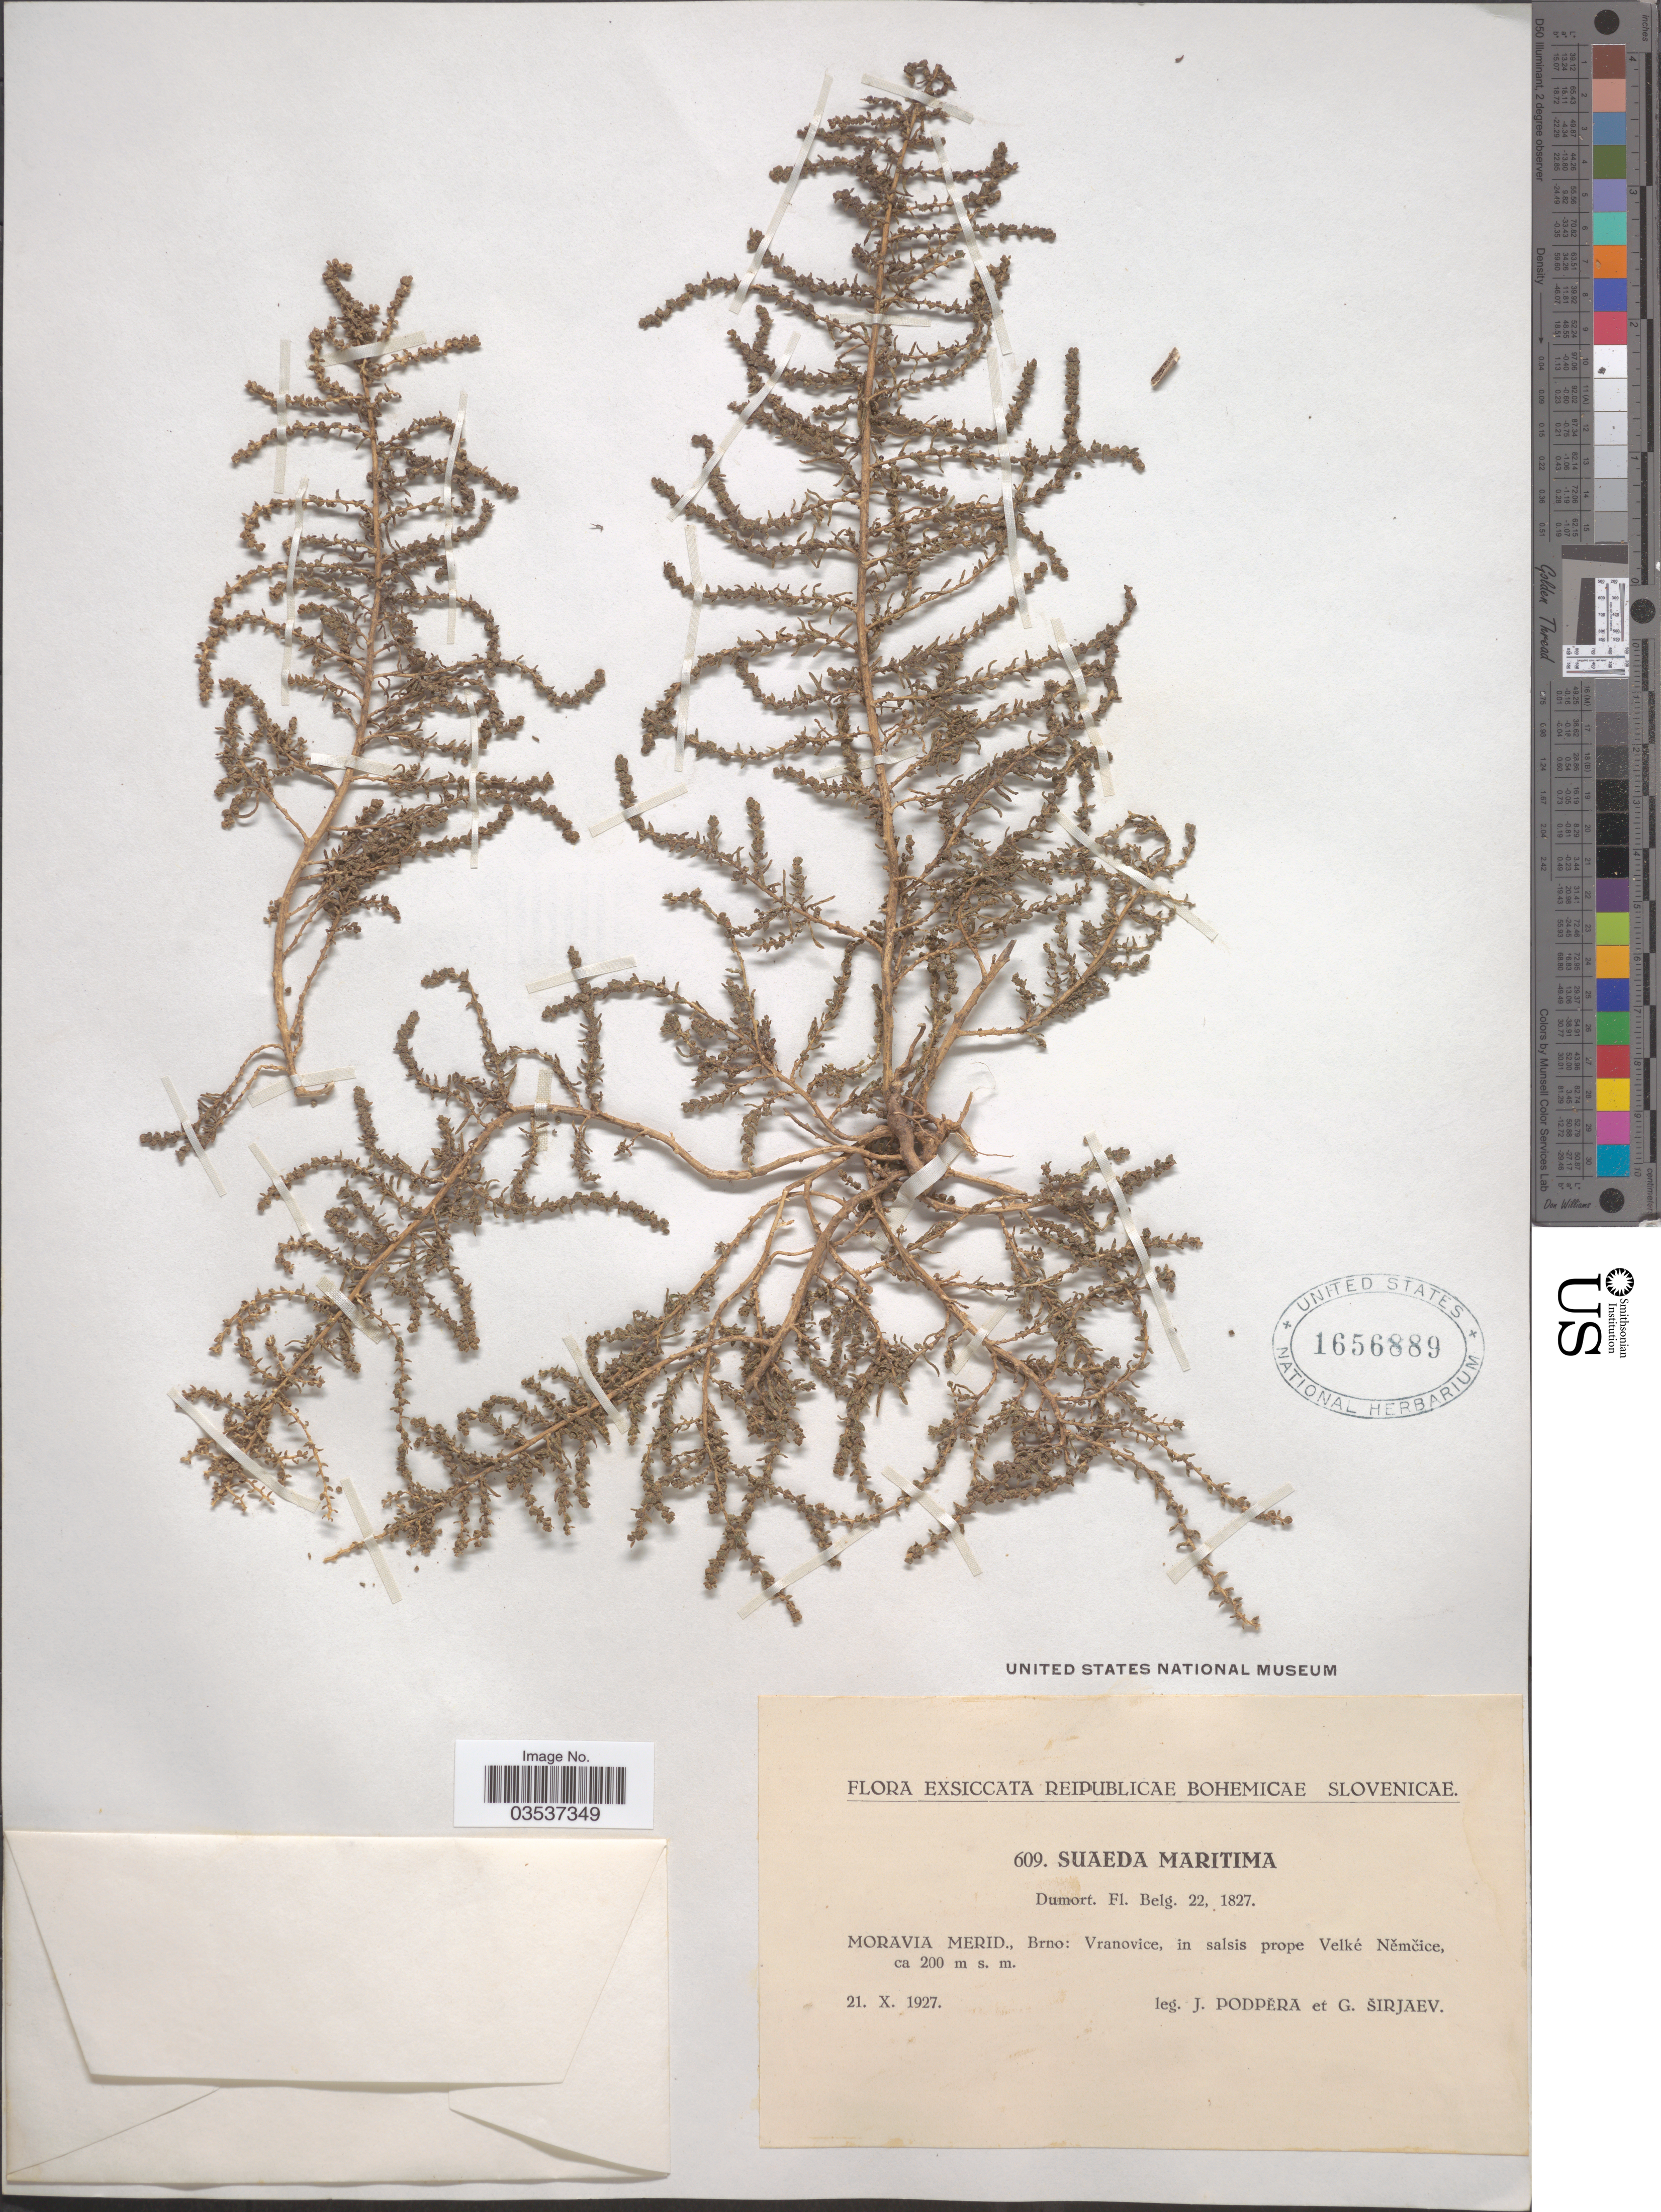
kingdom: Plantae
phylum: Tracheophyta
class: Magnoliopsida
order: Caryophyllales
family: Amaranthaceae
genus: Suaeda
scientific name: Suaeda maritima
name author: (L.) Dumort.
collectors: J. Podpera & G. Sirjaev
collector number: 609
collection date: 1927-10-21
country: Czechia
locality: Reipublicae Bohemicae Slovenicae. Moravia Merid., Brno: Vranovice, in salsis prope Velké Němčice.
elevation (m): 200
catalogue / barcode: US 1656889